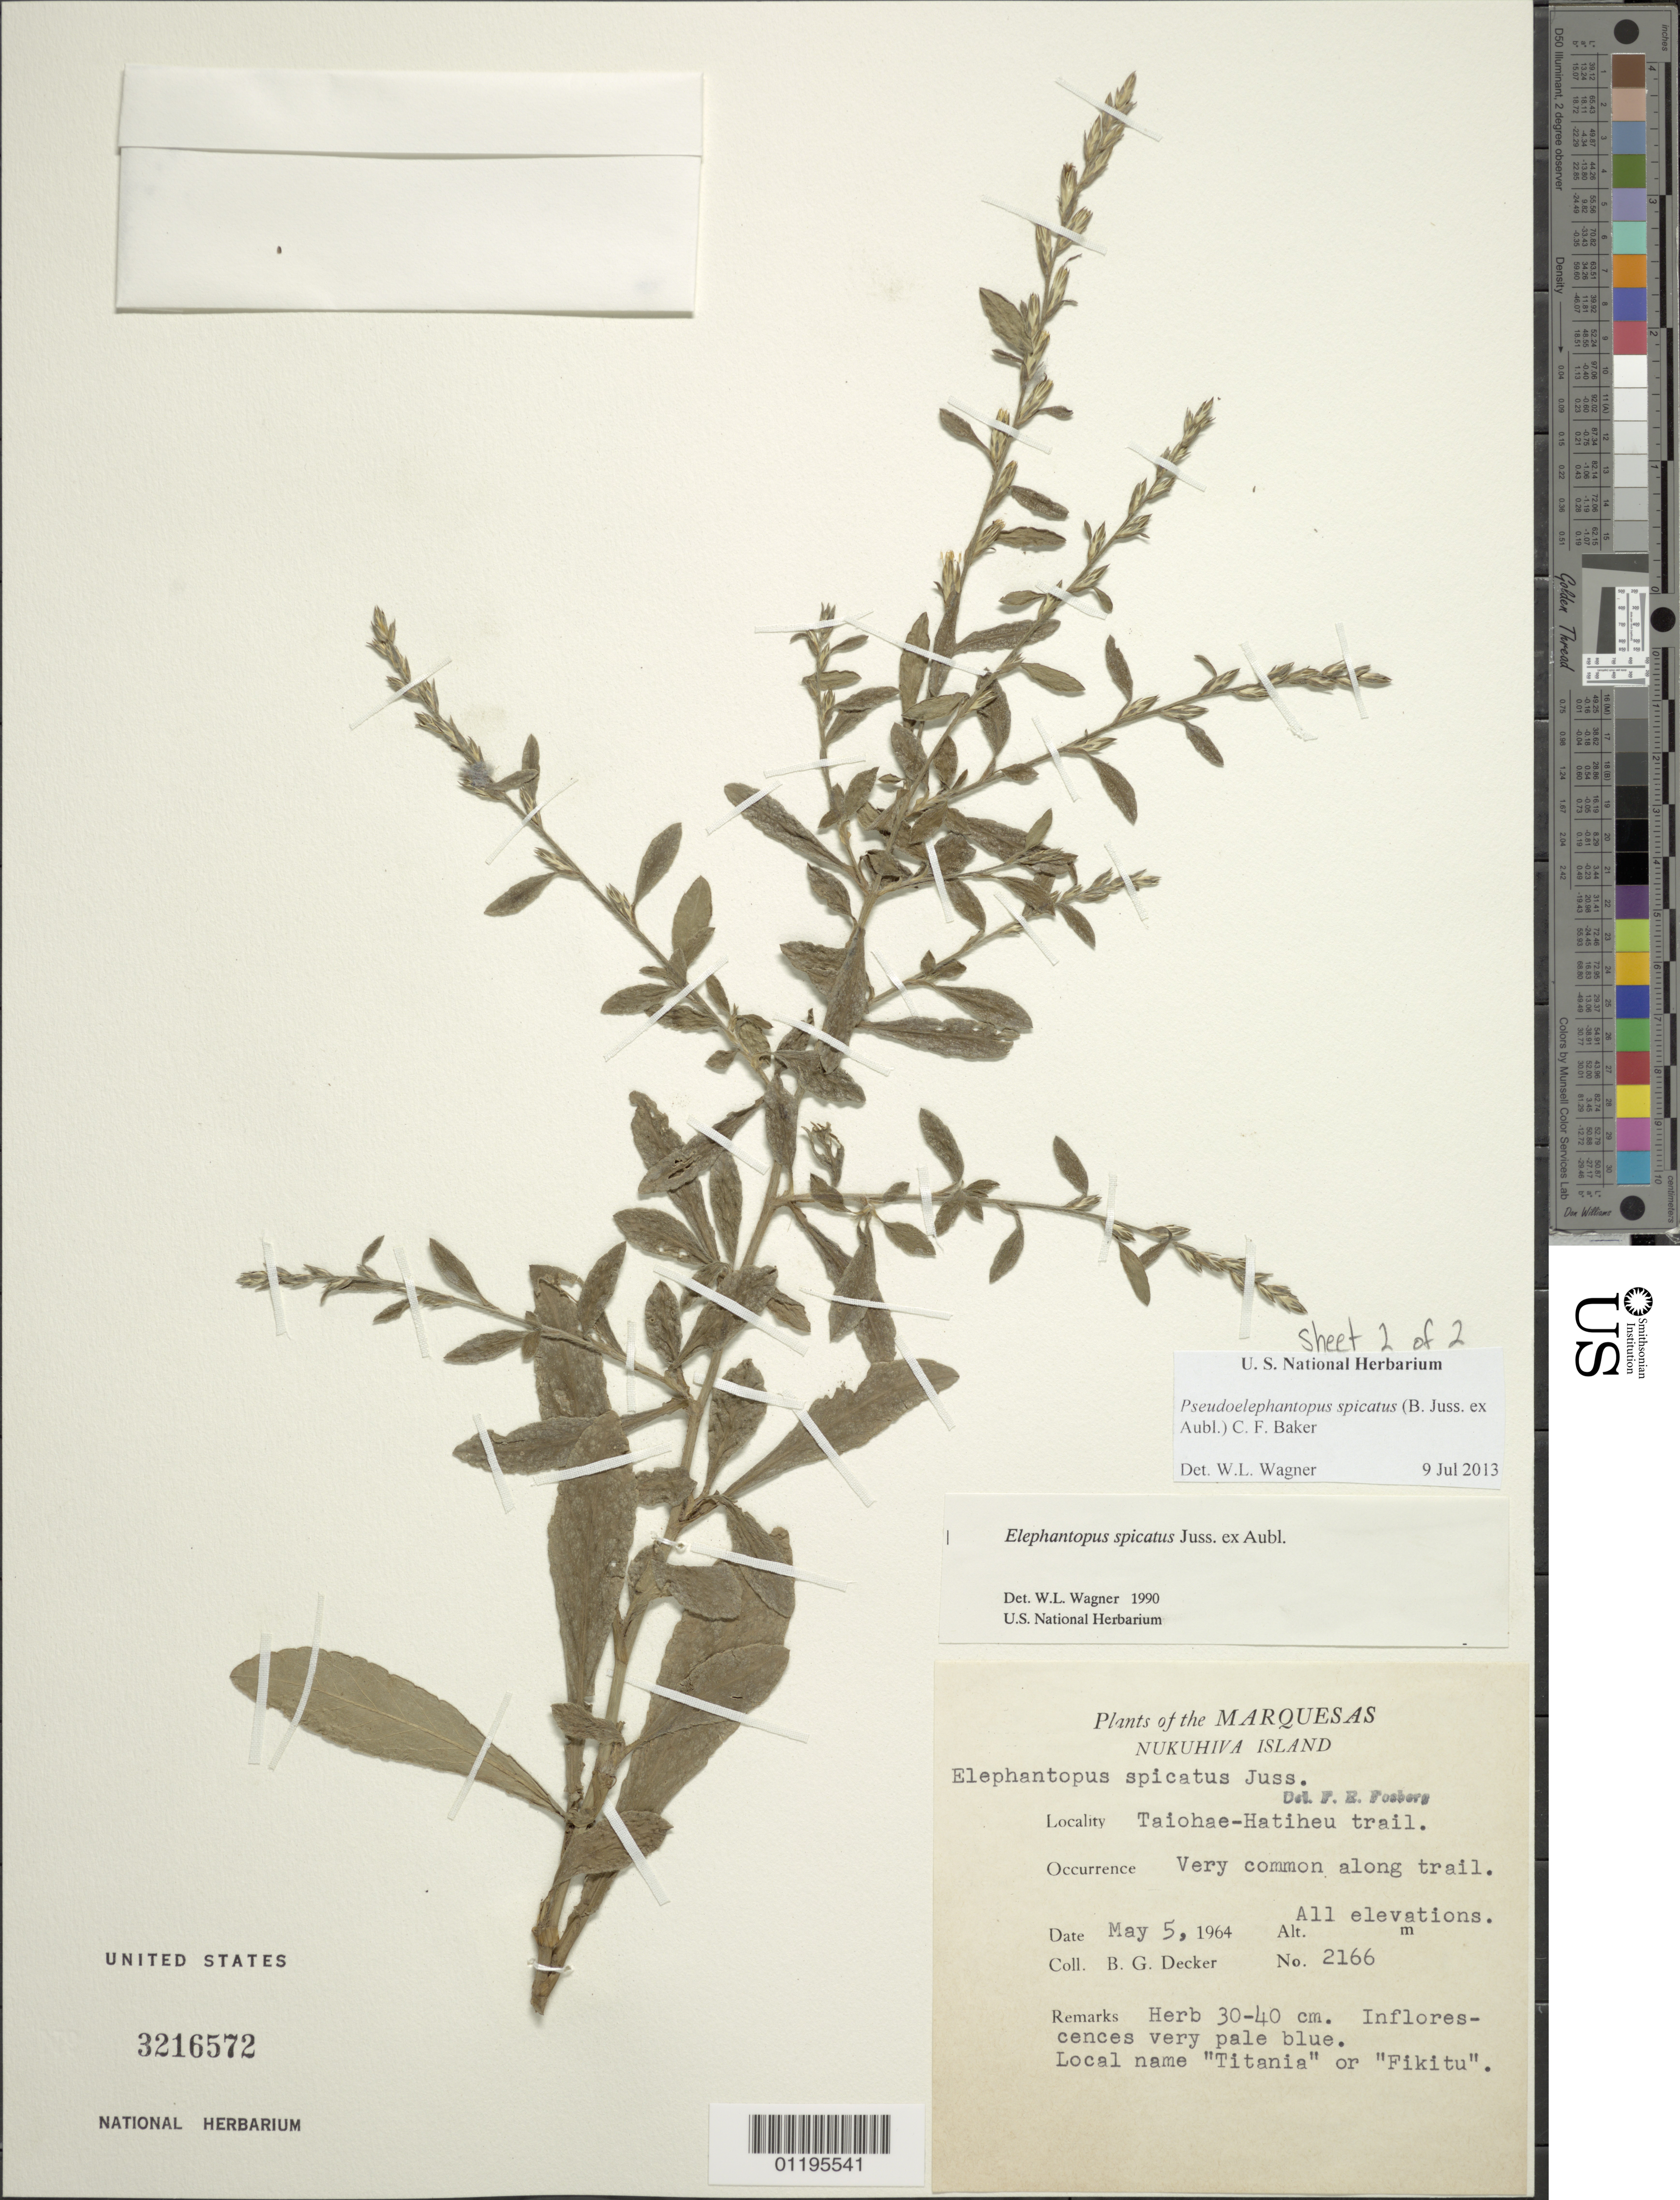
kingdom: Plantae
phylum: Tracheophyta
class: Magnoliopsida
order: Asterales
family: Asteraceae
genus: Pseudelephantopus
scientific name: Pseudelephantopus spicatus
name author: (Juss. ex Aubl.) C.F. Baker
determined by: Wagner, W. L., (BOT), Smithsonian Institution - National Museum of Natural History (UNITED STATES)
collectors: B. G. Decker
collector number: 2166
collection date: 1964-05-05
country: French Polynesia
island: Nuku Hiva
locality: Taiohae-Hatiheu Trail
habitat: Along trail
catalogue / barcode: US 3216572